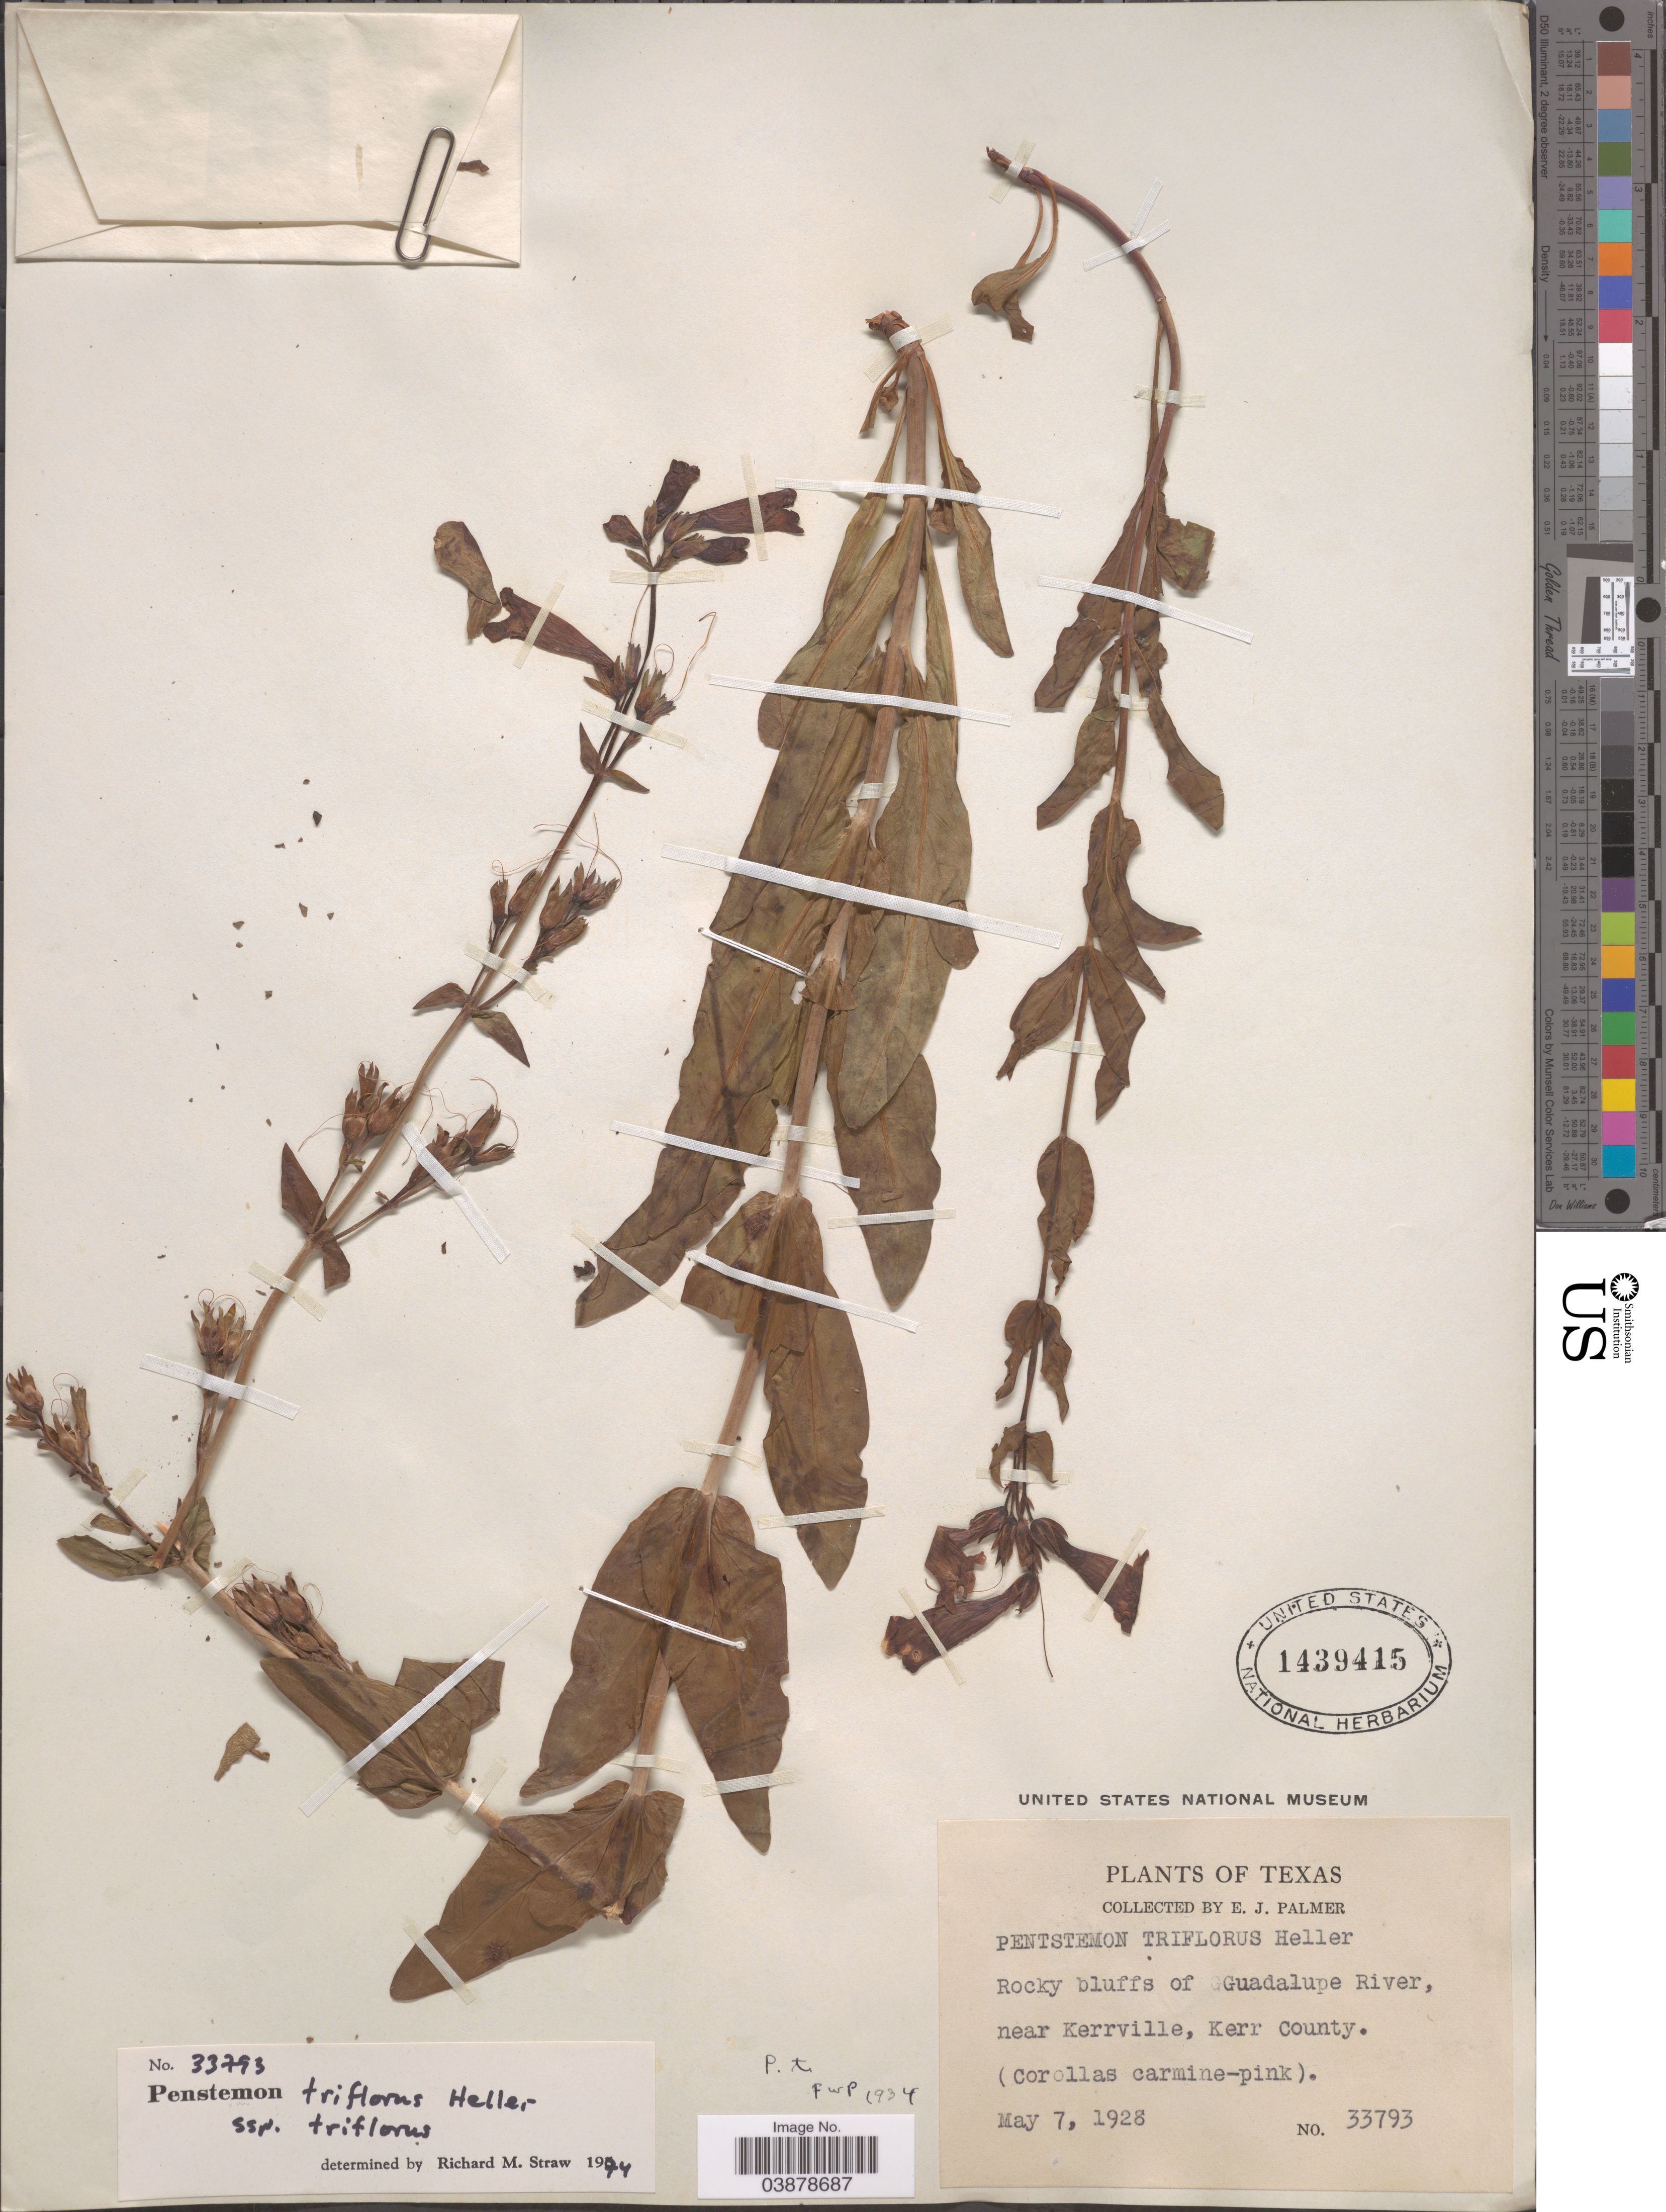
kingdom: Plantae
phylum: Tracheophyta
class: Magnoliopsida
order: Lamiales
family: Plantaginaceae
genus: Penstemon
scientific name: Penstemon triflorus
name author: A. Heller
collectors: E. J. Palmer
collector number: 33793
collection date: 1928-05-07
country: United States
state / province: Texas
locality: Rocky bluffs of Guadalupe River, near Kerrville, Kerr County.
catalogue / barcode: US 1439415